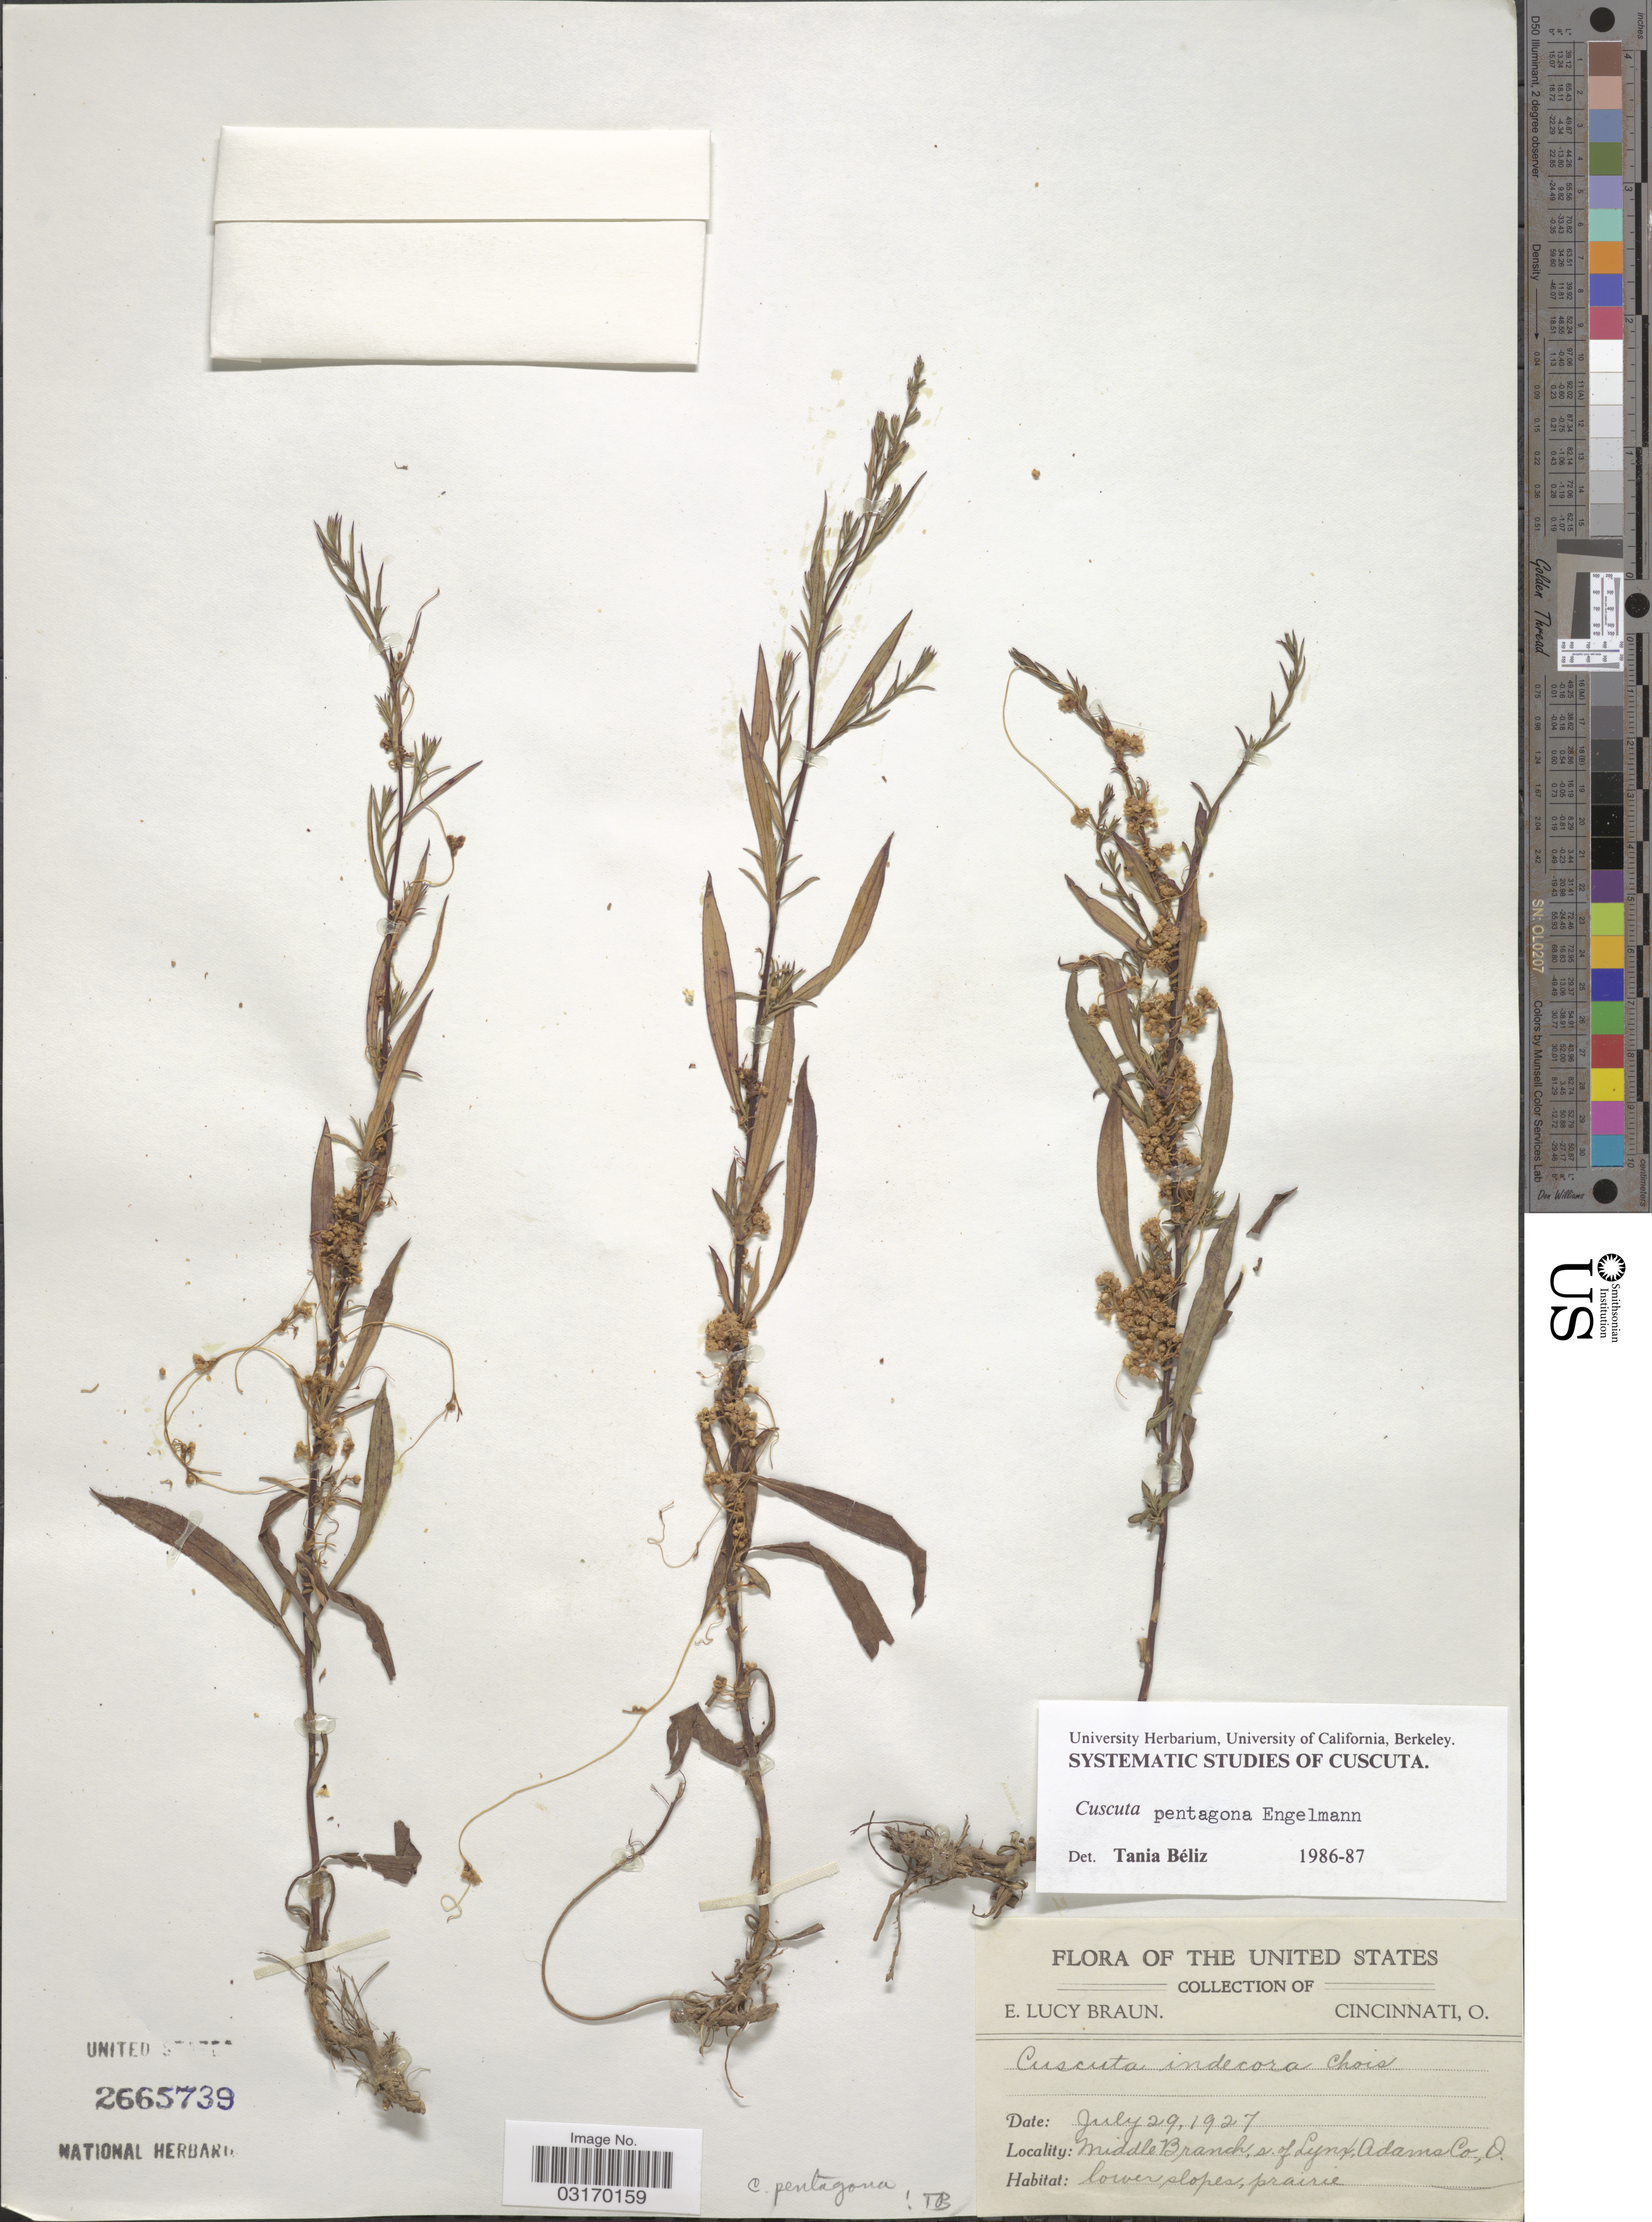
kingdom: Plantae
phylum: Tracheophyta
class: Magnoliopsida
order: Solanales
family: Convolvulaceae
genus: Cuscuta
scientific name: Cuscuta pentagona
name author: Engelm.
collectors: E. L. Braun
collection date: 1927-07-29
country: United States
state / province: Ohio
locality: Middle Branch, s. of Lynx, Adams Co.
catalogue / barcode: US 2665739